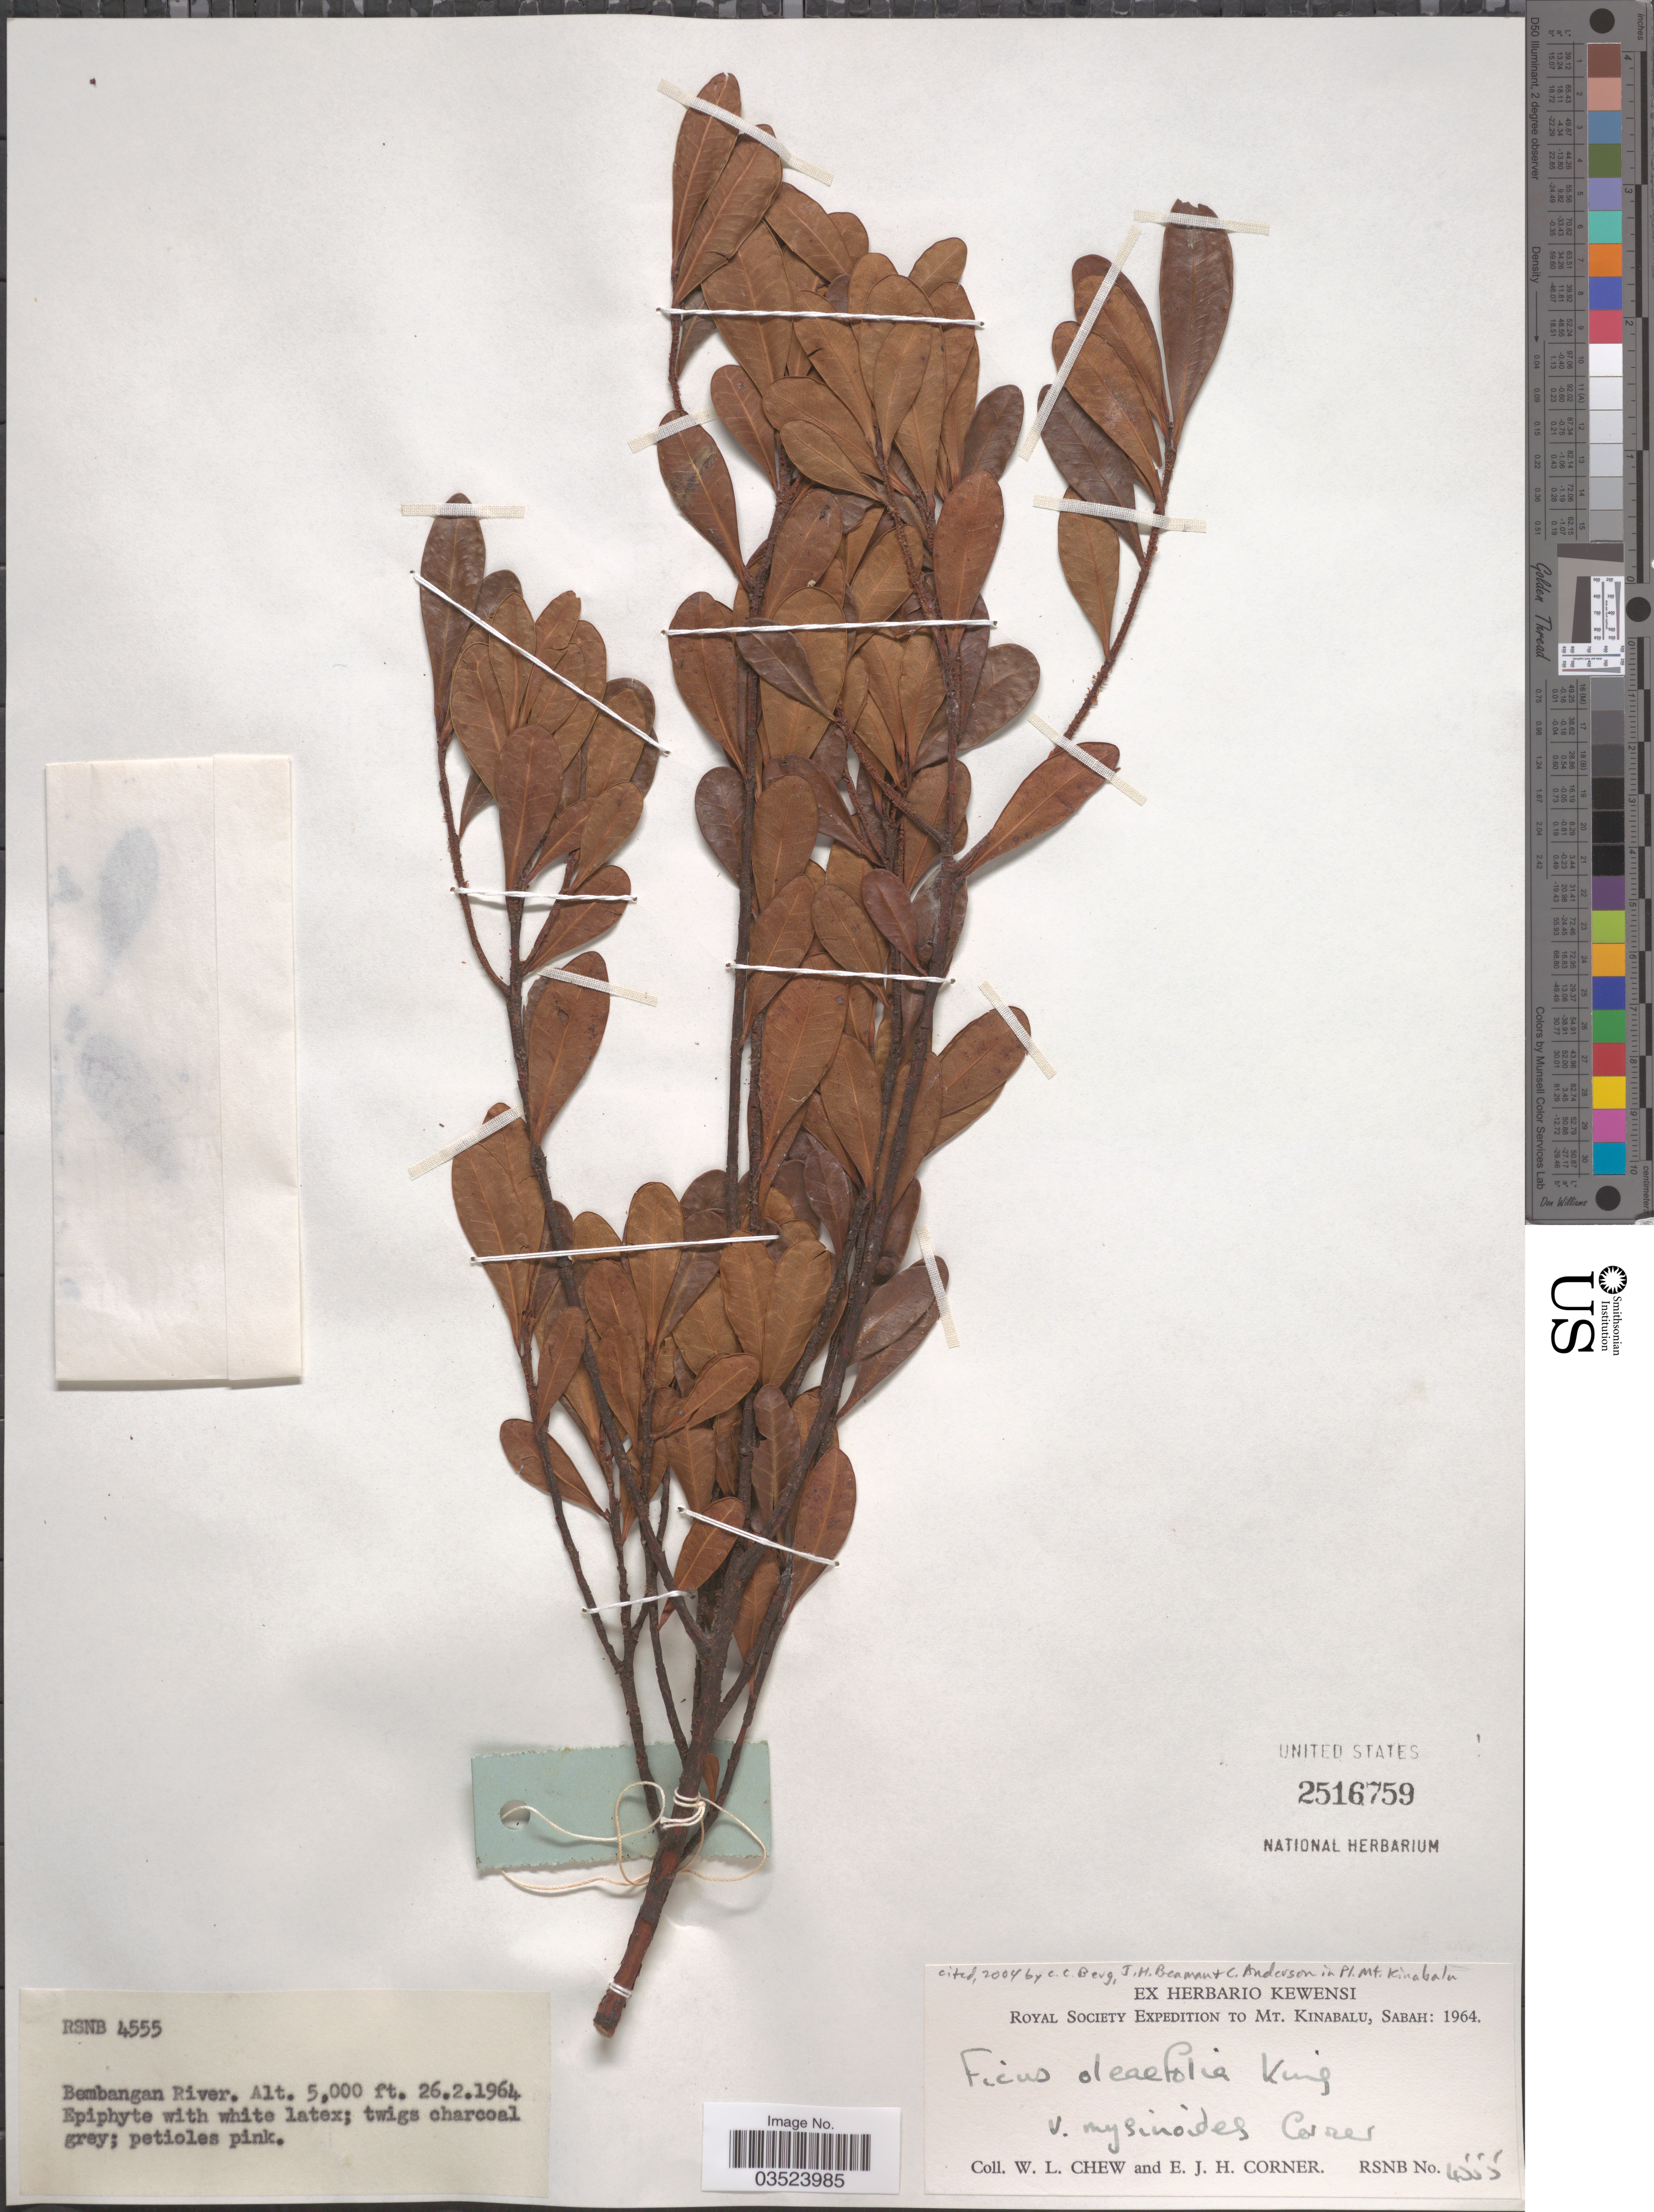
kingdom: Plantae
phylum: Tracheophyta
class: Magnoliopsida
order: Rosales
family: Moraceae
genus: Ficus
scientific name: Ficus oleifolia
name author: King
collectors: W. Chew & E. Corner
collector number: RSNB4555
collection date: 1964-02-26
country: Malaysia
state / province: Sabah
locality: Bembangan River. Mt. Kinabalu.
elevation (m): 1524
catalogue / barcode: US 2516759